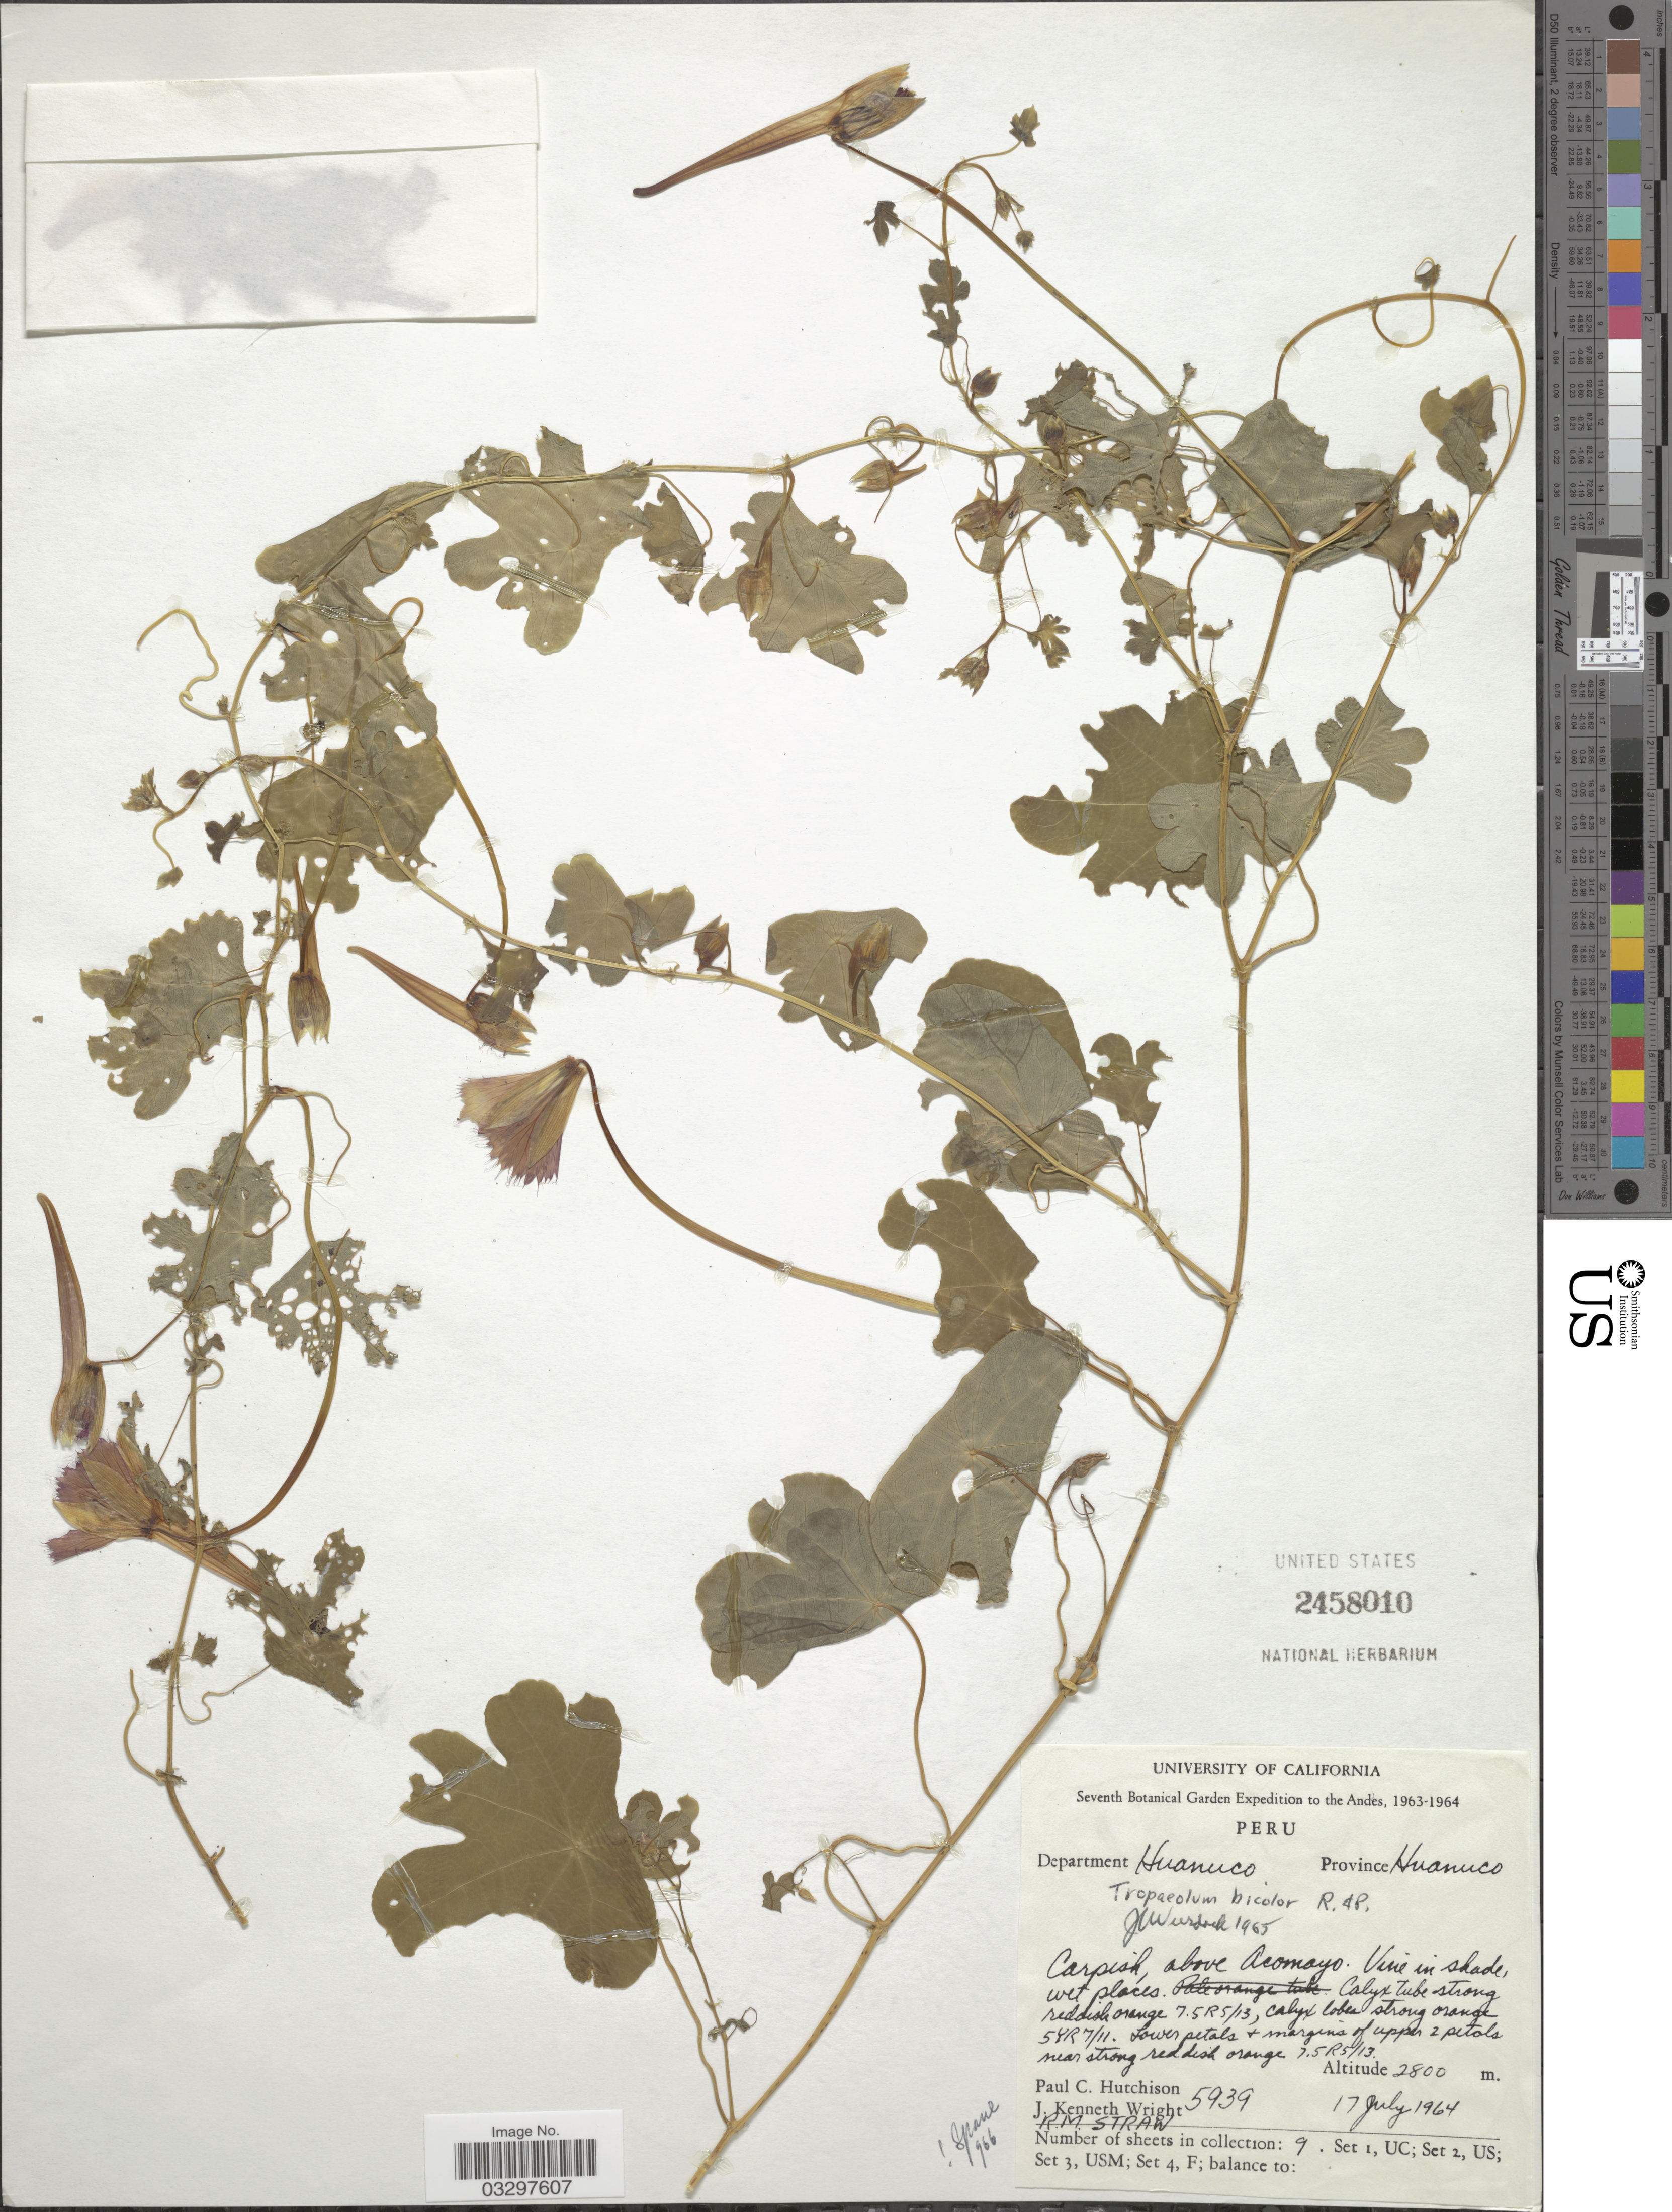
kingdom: Plantae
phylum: Tracheophyta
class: Magnoliopsida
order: Brassicales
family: Tropaeolaceae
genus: Tropaeolum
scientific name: Tropaeolum bicolor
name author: Ruiz & Pav.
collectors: P. C. Hutchison, J. K. Wright & R. M. Straw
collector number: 5939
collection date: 1964-07-17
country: Peru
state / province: Huánuco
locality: Andes. Department Huanuco. Province Huanuco. Carpish, above Acomayo. 7.5 R5/13.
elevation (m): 2800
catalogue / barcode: US 2458010